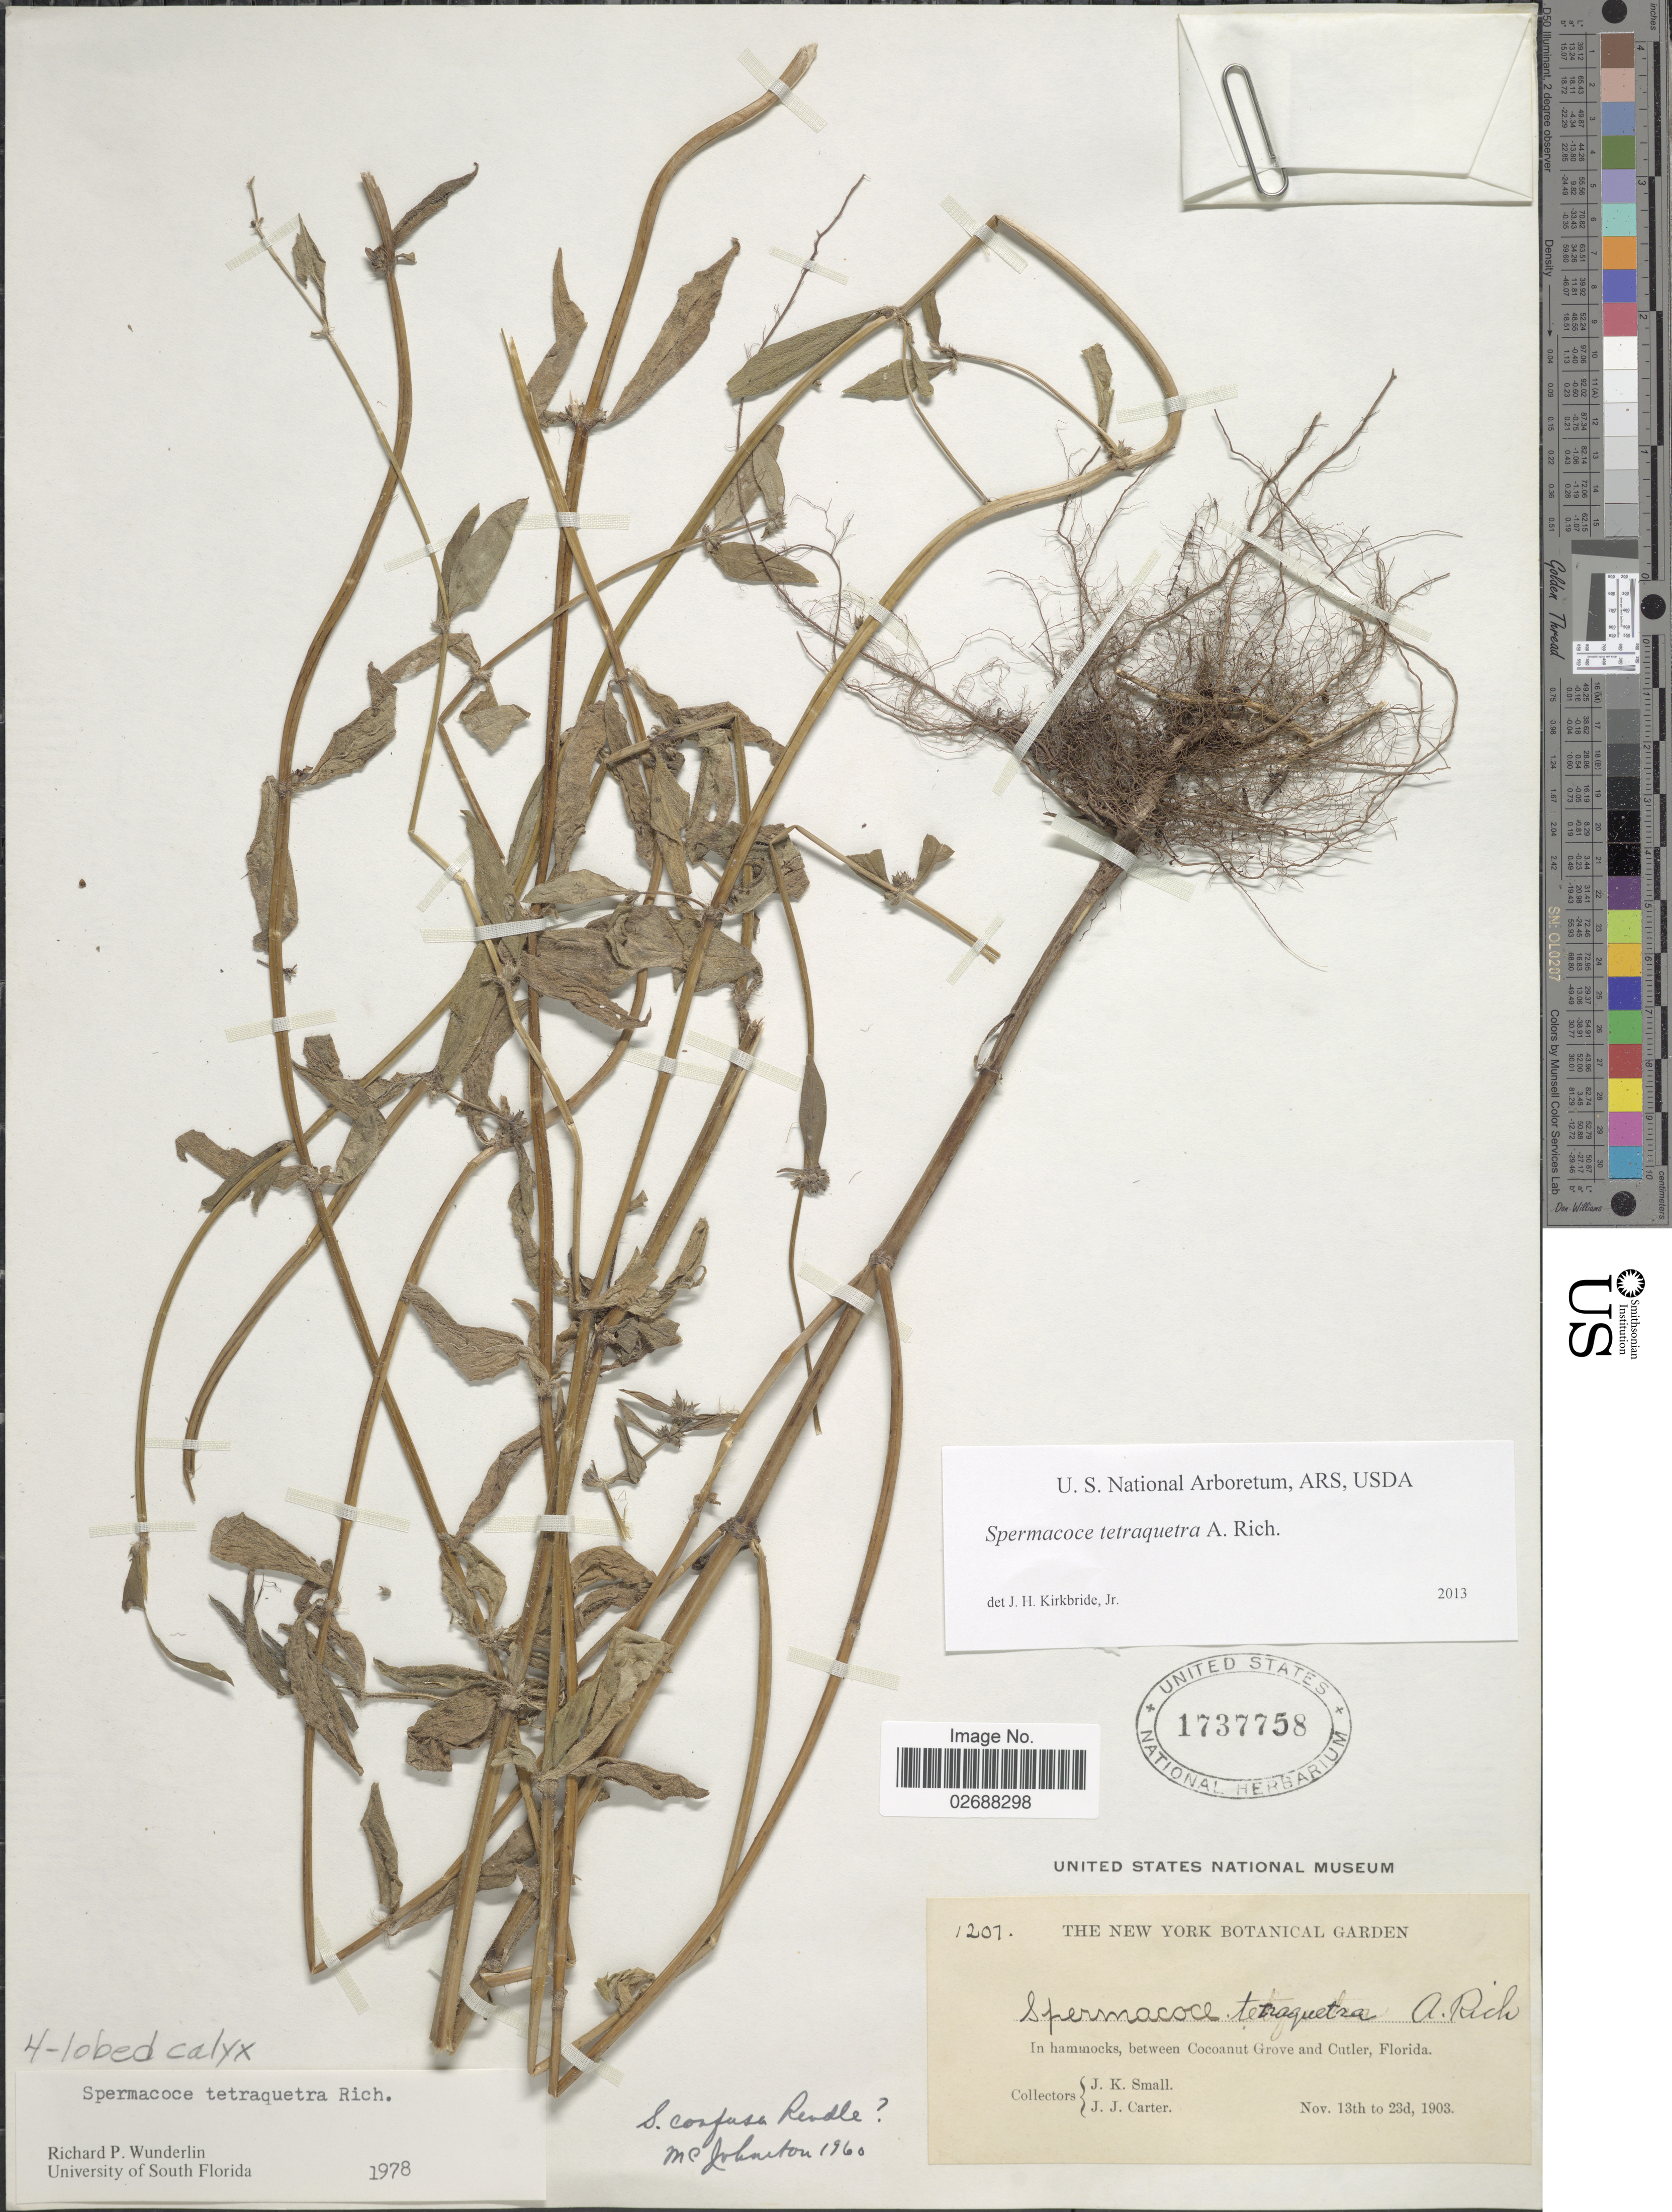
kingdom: Plantae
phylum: Tracheophyta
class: Magnoliopsida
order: Gentianales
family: Rubiaceae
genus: Spermacoce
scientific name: Spermacoce tetraquetra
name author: A. Rich.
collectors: J. K. Small & J. Carter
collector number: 1201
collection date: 1903-11-13/1903-11-23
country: United States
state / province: Florida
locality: In hammocks between Cocoanut Grove and Cutler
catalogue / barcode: US 1737758